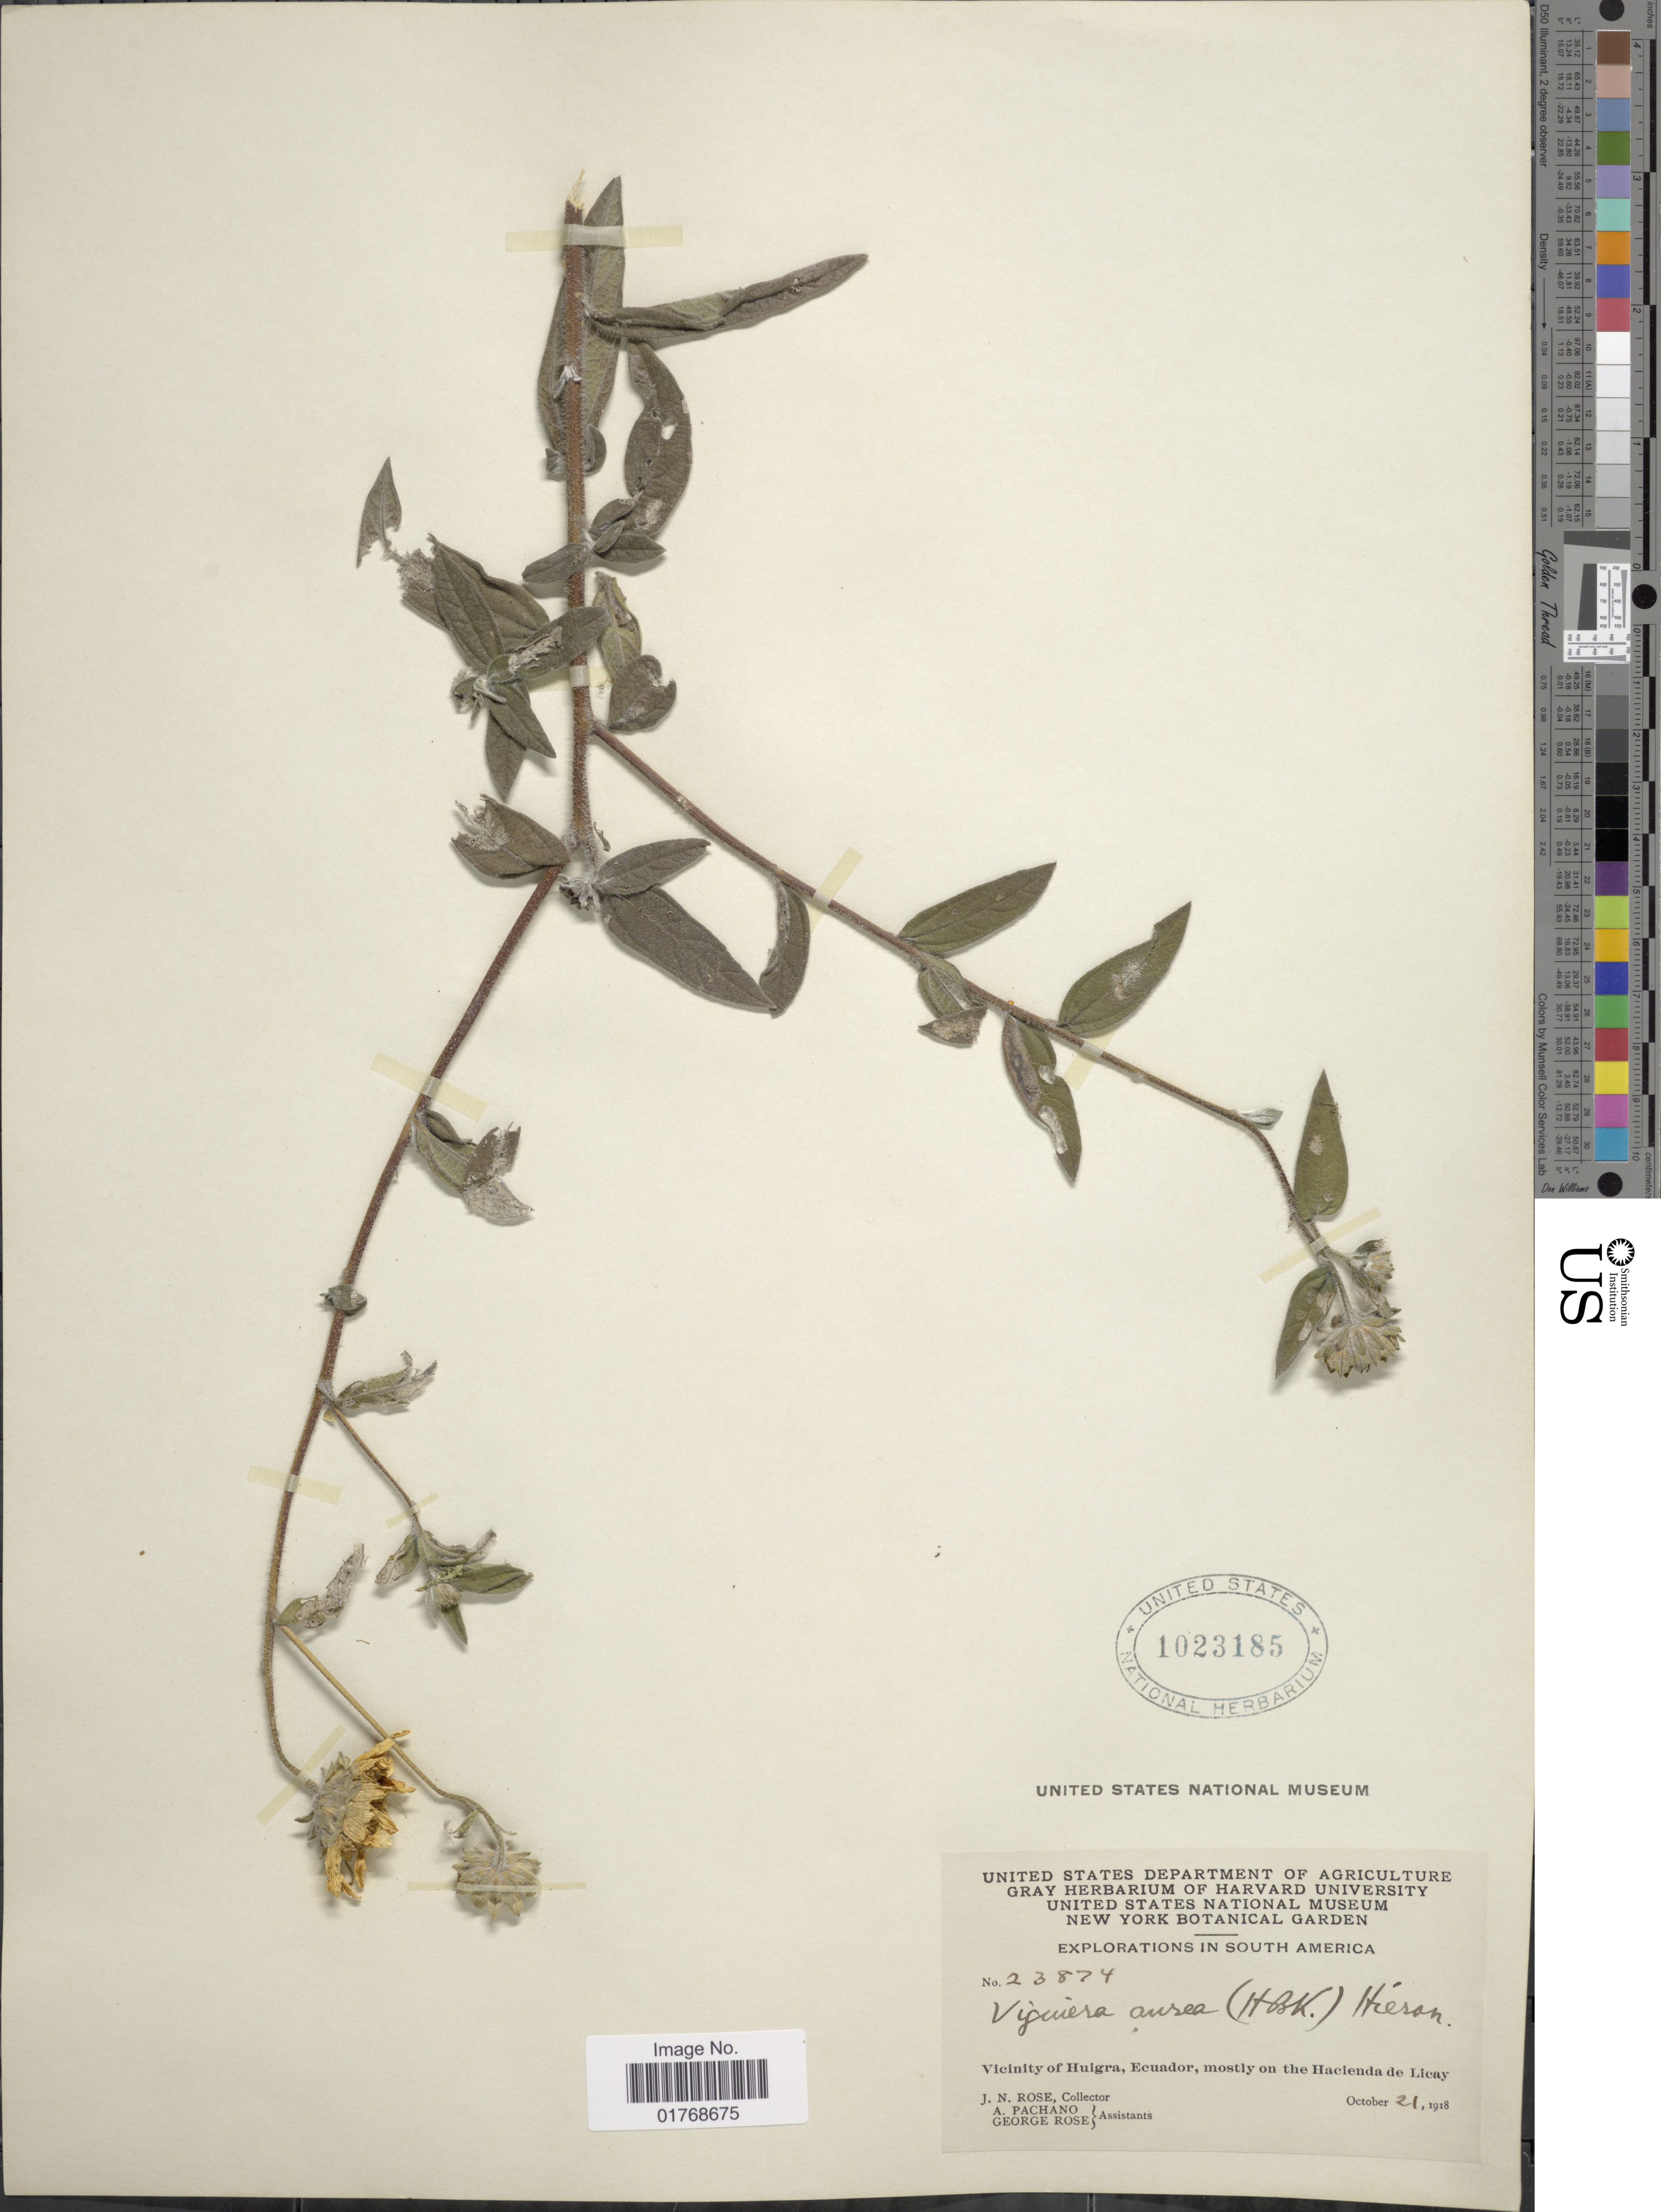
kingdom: Plantae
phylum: Tracheophyta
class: Magnoliopsida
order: Asterales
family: Asteraceae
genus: Viguiera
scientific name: Viguiera incana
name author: (Pers.) S.F. Blake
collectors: J. N. Rose, A. Pachano & G. Rose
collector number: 23874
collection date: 1918-10-21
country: Ecuador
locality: Vicinity of Huigra, Ecuador, mostly on the Hacienda de Licay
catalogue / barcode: US 1023185